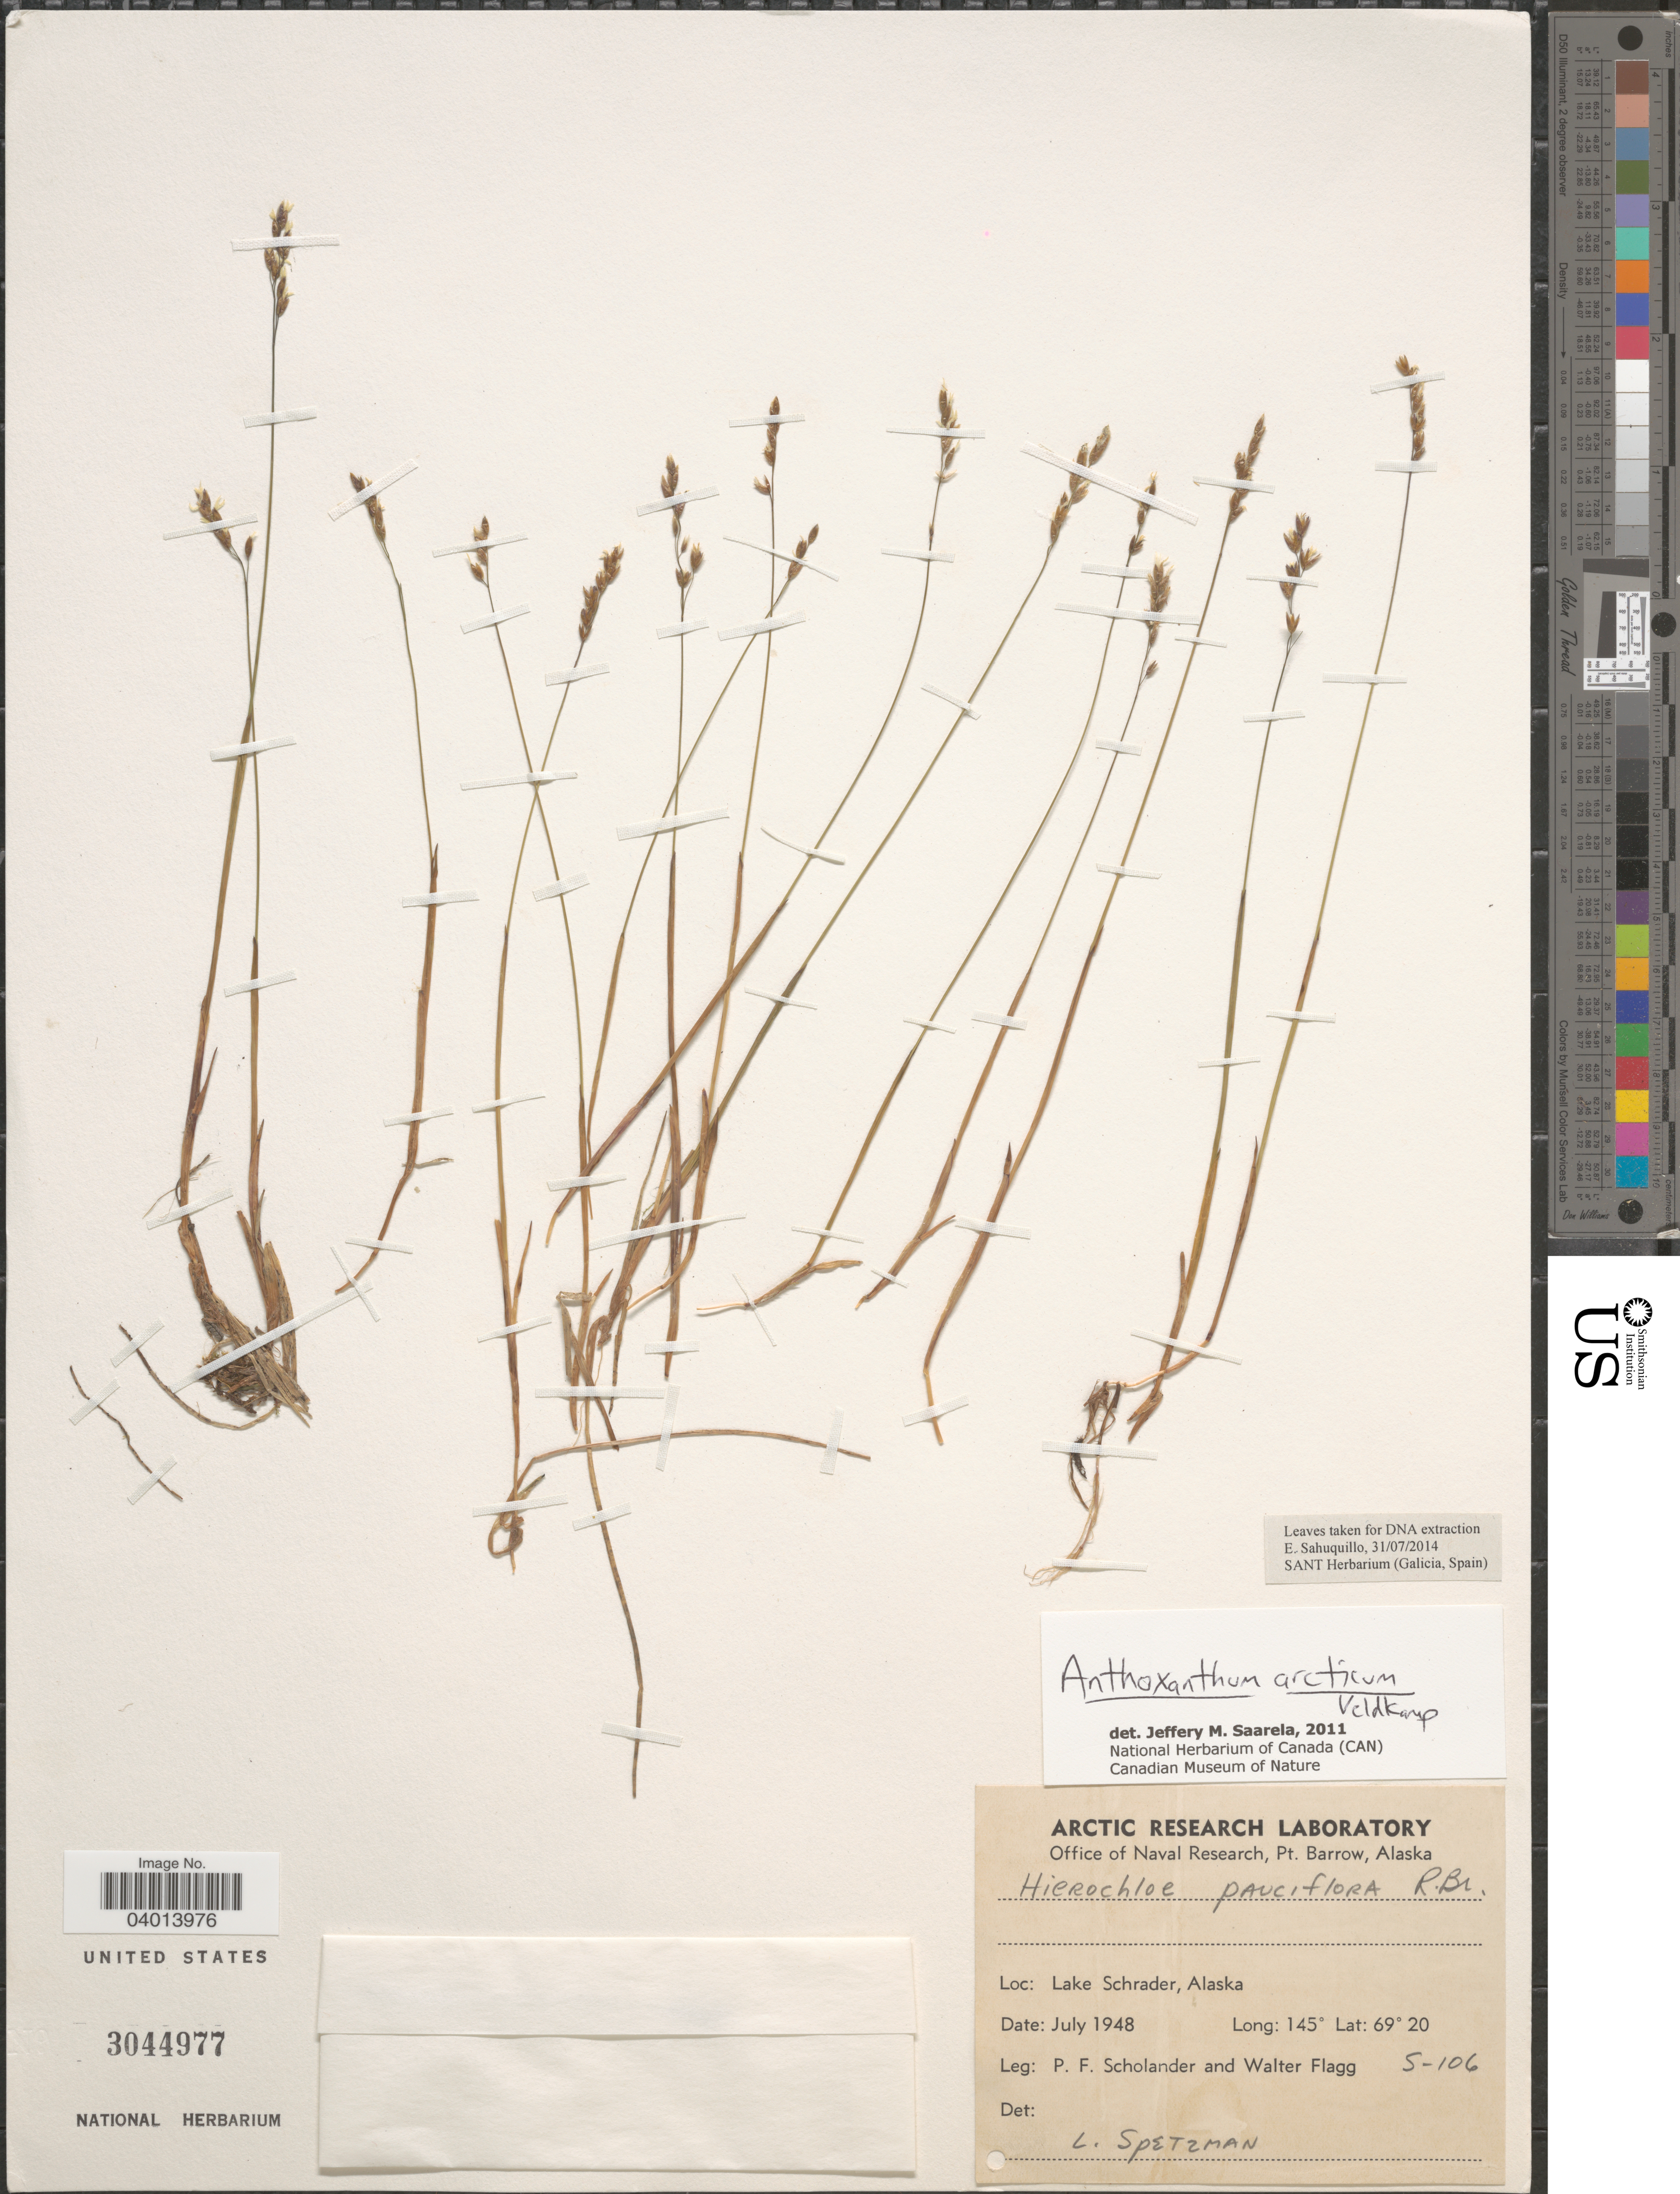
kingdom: Plantae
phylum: Tracheophyta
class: Liliopsida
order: Poales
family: Poaceae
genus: Anthoxanthum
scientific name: Anthoxanthum arcticum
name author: Veldkamp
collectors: P. Scholander & W. Flagg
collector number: S-106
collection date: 1948-07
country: United States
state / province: Alaska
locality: Lake Schrader.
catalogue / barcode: US 3044977